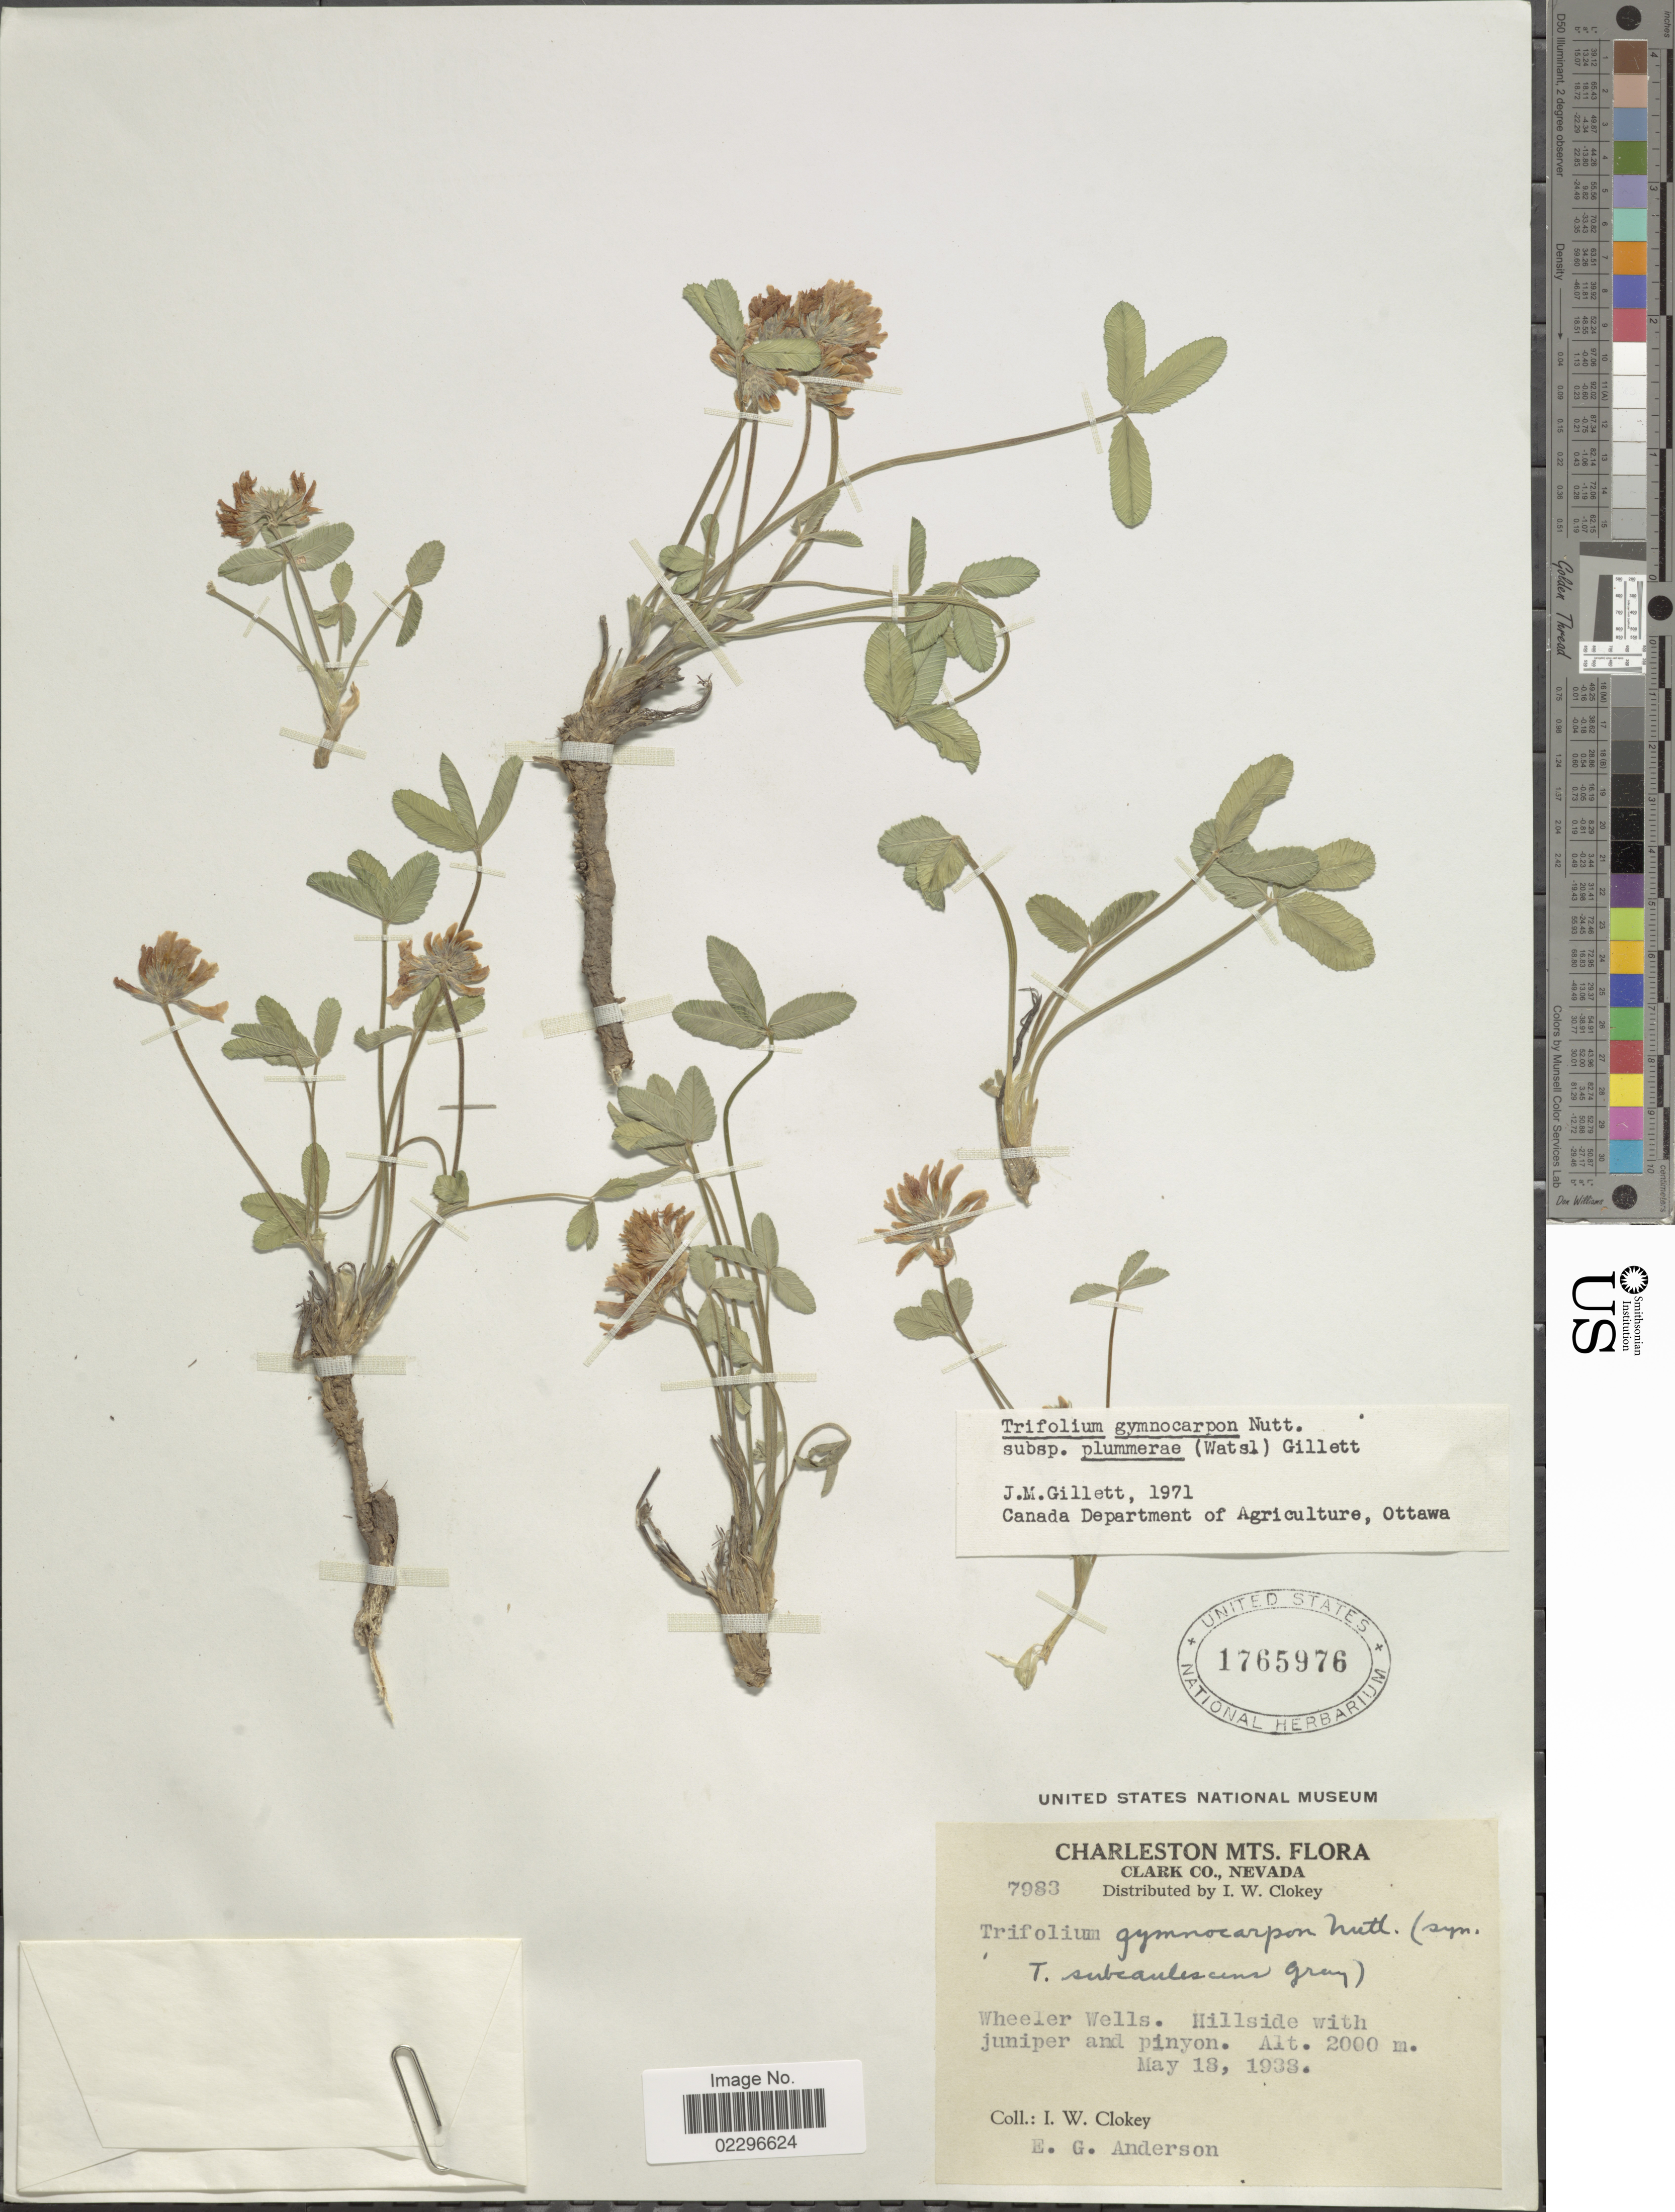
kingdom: Plantae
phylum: Tracheophyta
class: Magnoliopsida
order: Fabales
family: Fabaceae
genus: Trifolium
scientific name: Trifolium gymnocarpon var. plummerae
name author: (S. Watson) J.S. Martin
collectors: I. W. Clokey & E. G. Anderson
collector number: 7983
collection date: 1933-05-13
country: United States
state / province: Nevada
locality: Charleston Mts. Clark Co. Wheeler Wells.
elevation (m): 2000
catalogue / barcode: US 1765976